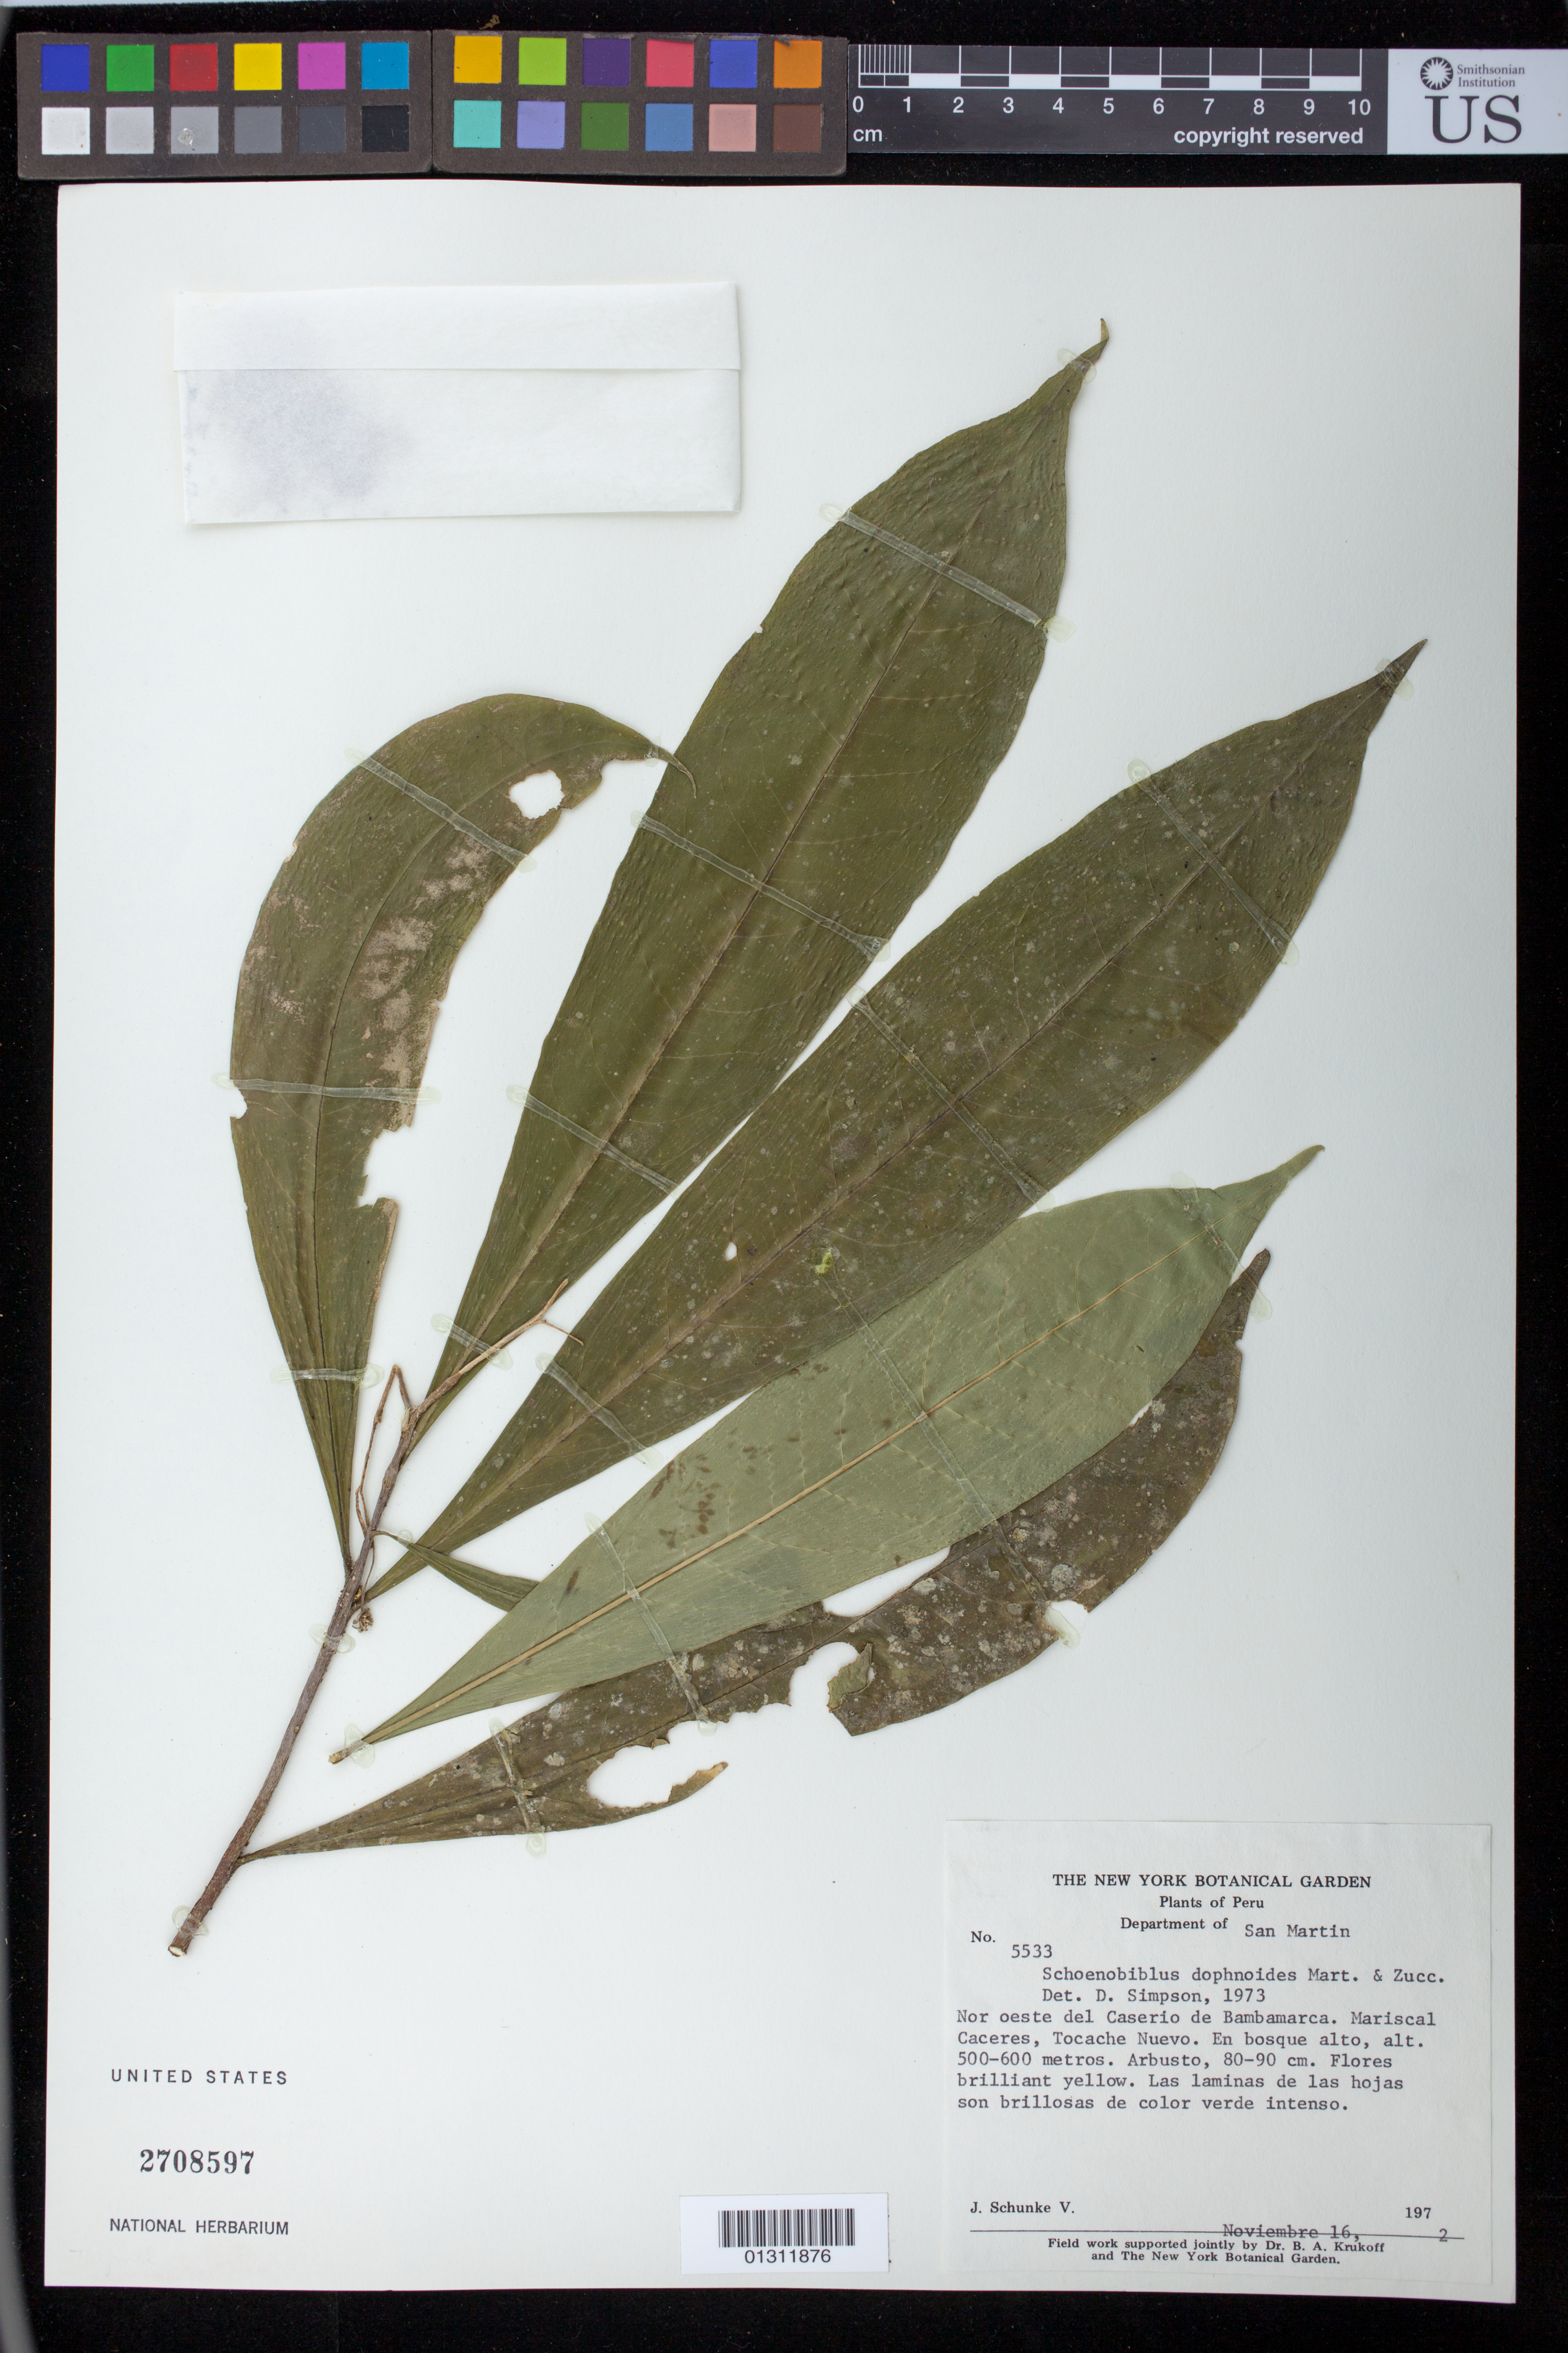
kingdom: Plantae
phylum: Tracheophyta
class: Magnoliopsida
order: Malvales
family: Thymelaeaceae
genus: Schoenobiblus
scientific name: Schoenobiblus daphnoides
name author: Mart.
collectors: J. Schunke Vigo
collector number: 5533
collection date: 1972-11-16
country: Peru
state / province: San Martín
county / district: Mariscal Cáceres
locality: Dtto. Tocache Nuevo, Nor oeste del Caserio de Bambamarca.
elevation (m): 500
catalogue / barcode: US 2708597